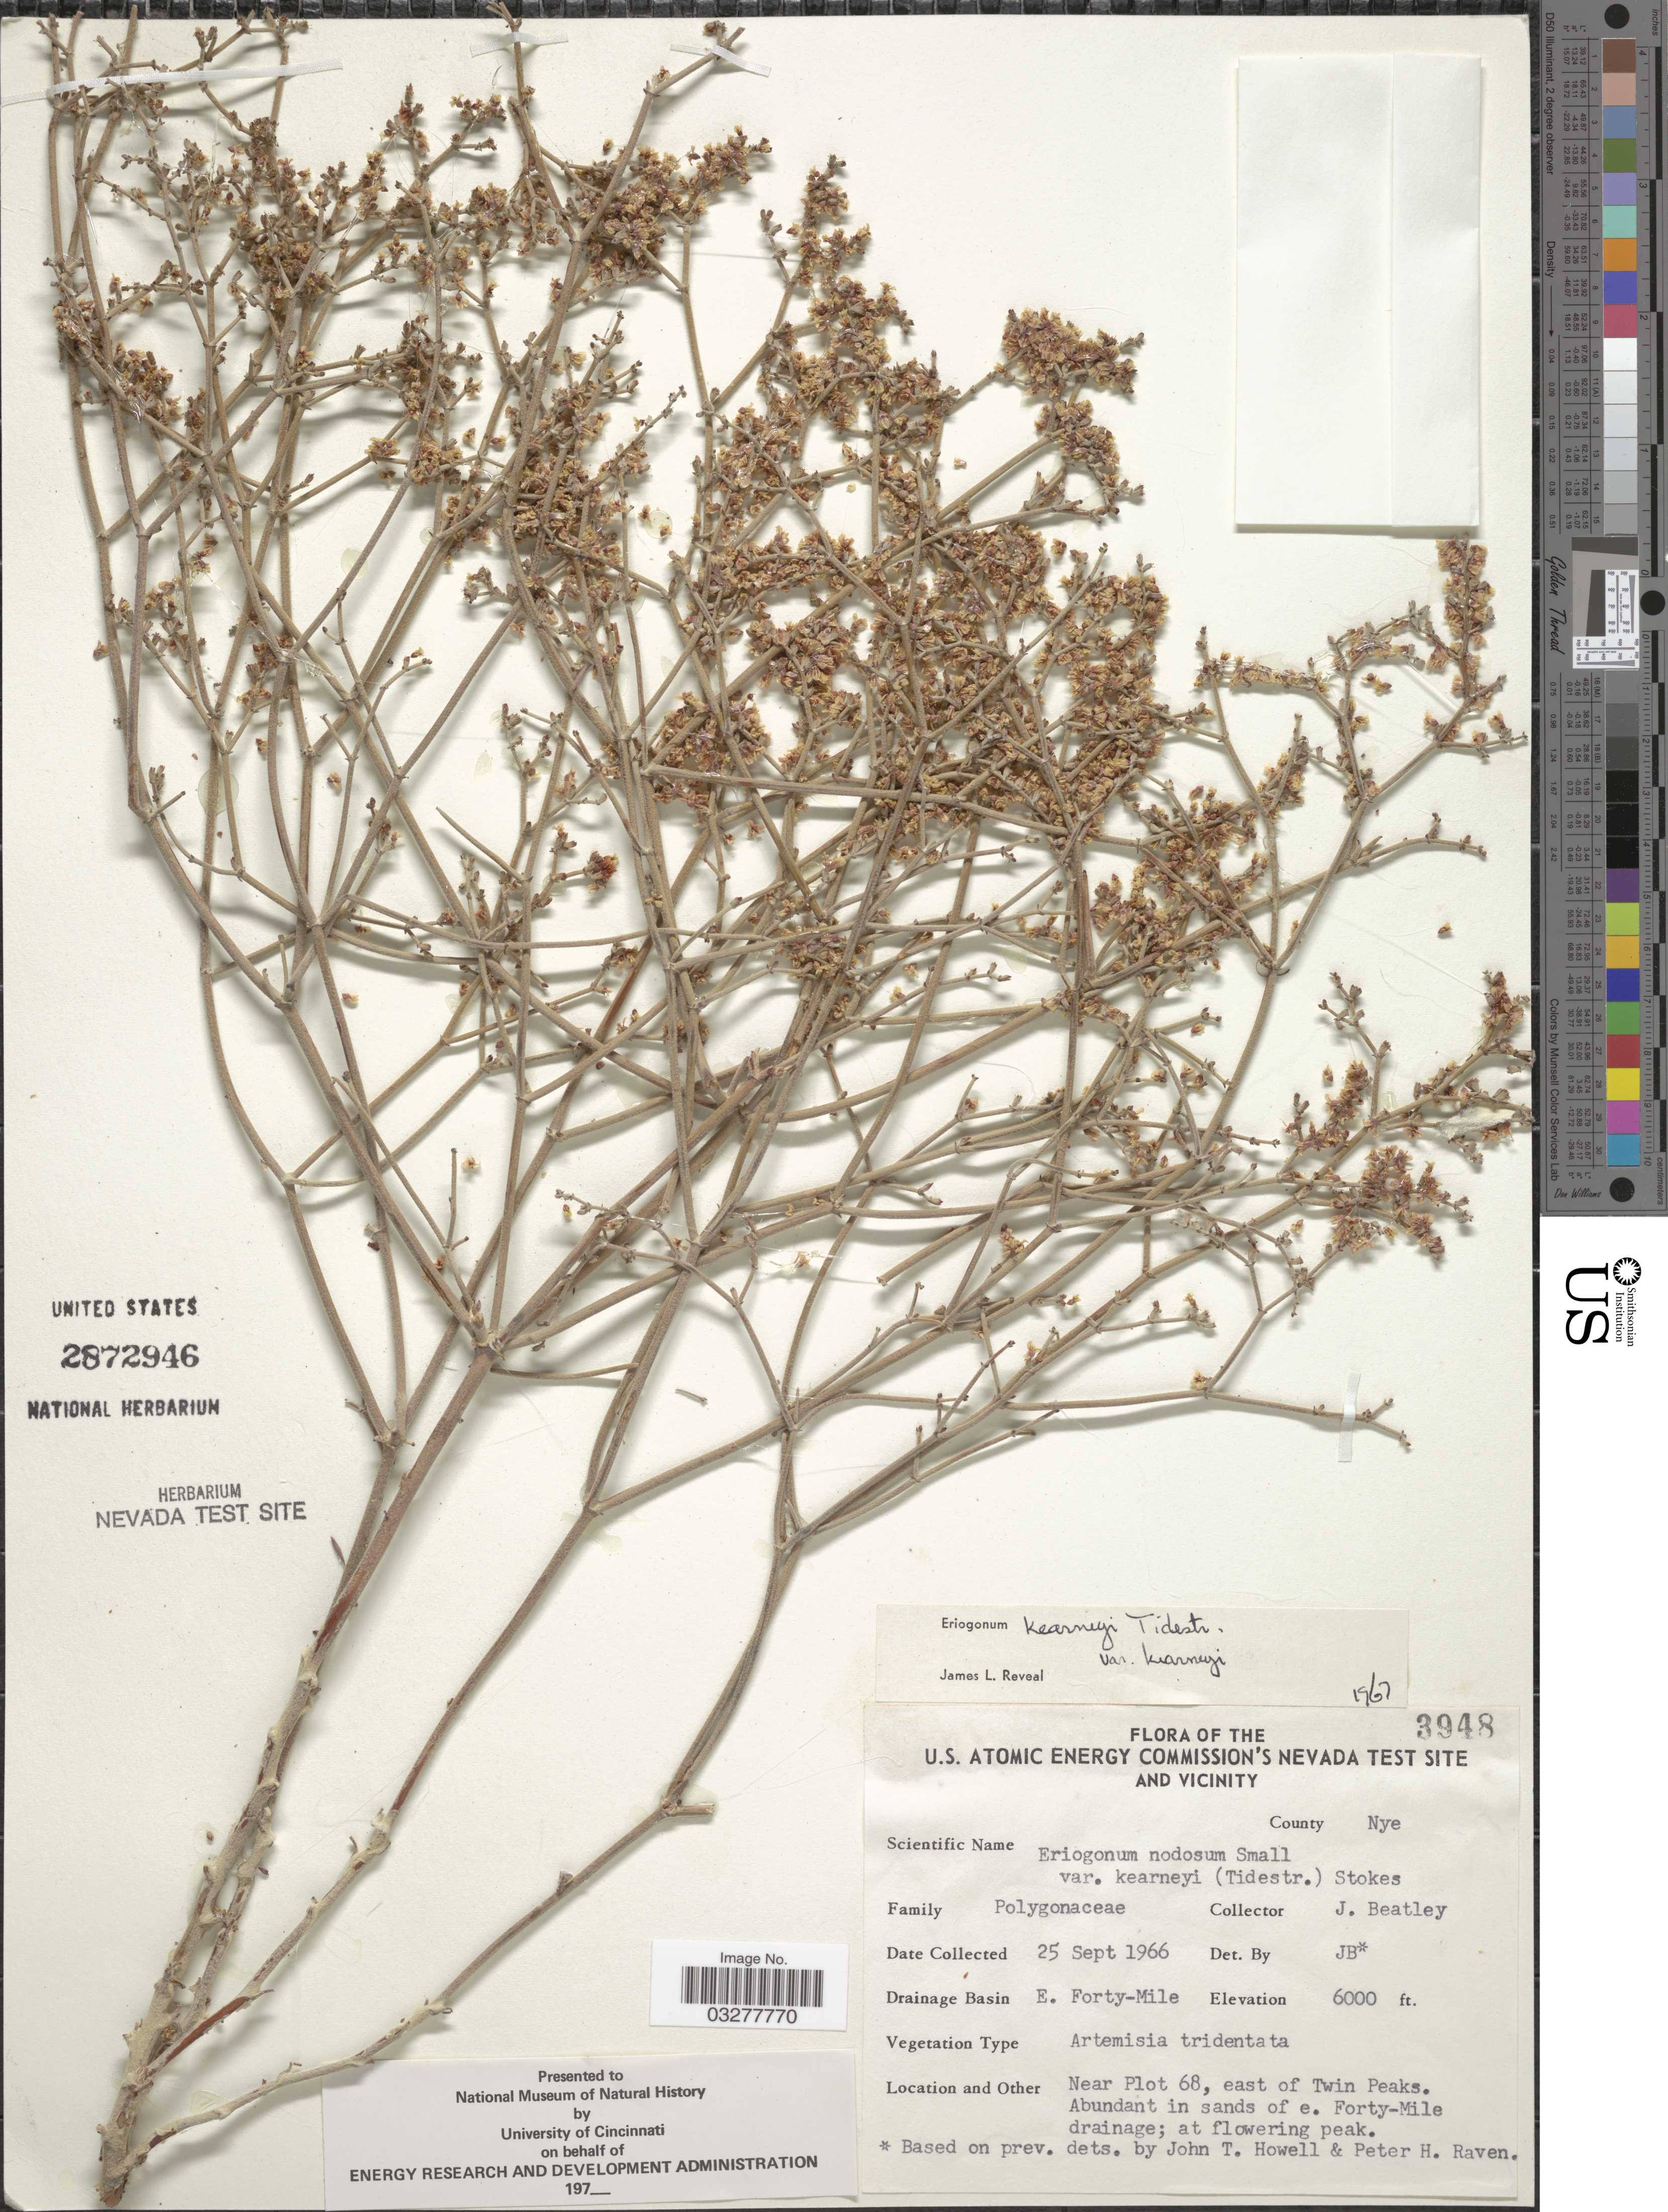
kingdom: Plantae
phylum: Tracheophyta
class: Magnoliopsida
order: Caryophyllales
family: Polygonaceae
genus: Eriogonum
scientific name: Eriogonum kearneyi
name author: Tidestr.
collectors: J. C. Beatley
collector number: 3948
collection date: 1966-09-25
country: United States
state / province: Nevada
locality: U. S. Atomic Energy Commission's Nevada Test Site and Vicinity. County Nye. Drainage Basin E. Forty-Mile. Near Plot 68, east of Twin Peaks. E. Forty-Mile drainage.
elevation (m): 1829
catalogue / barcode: US 2872946